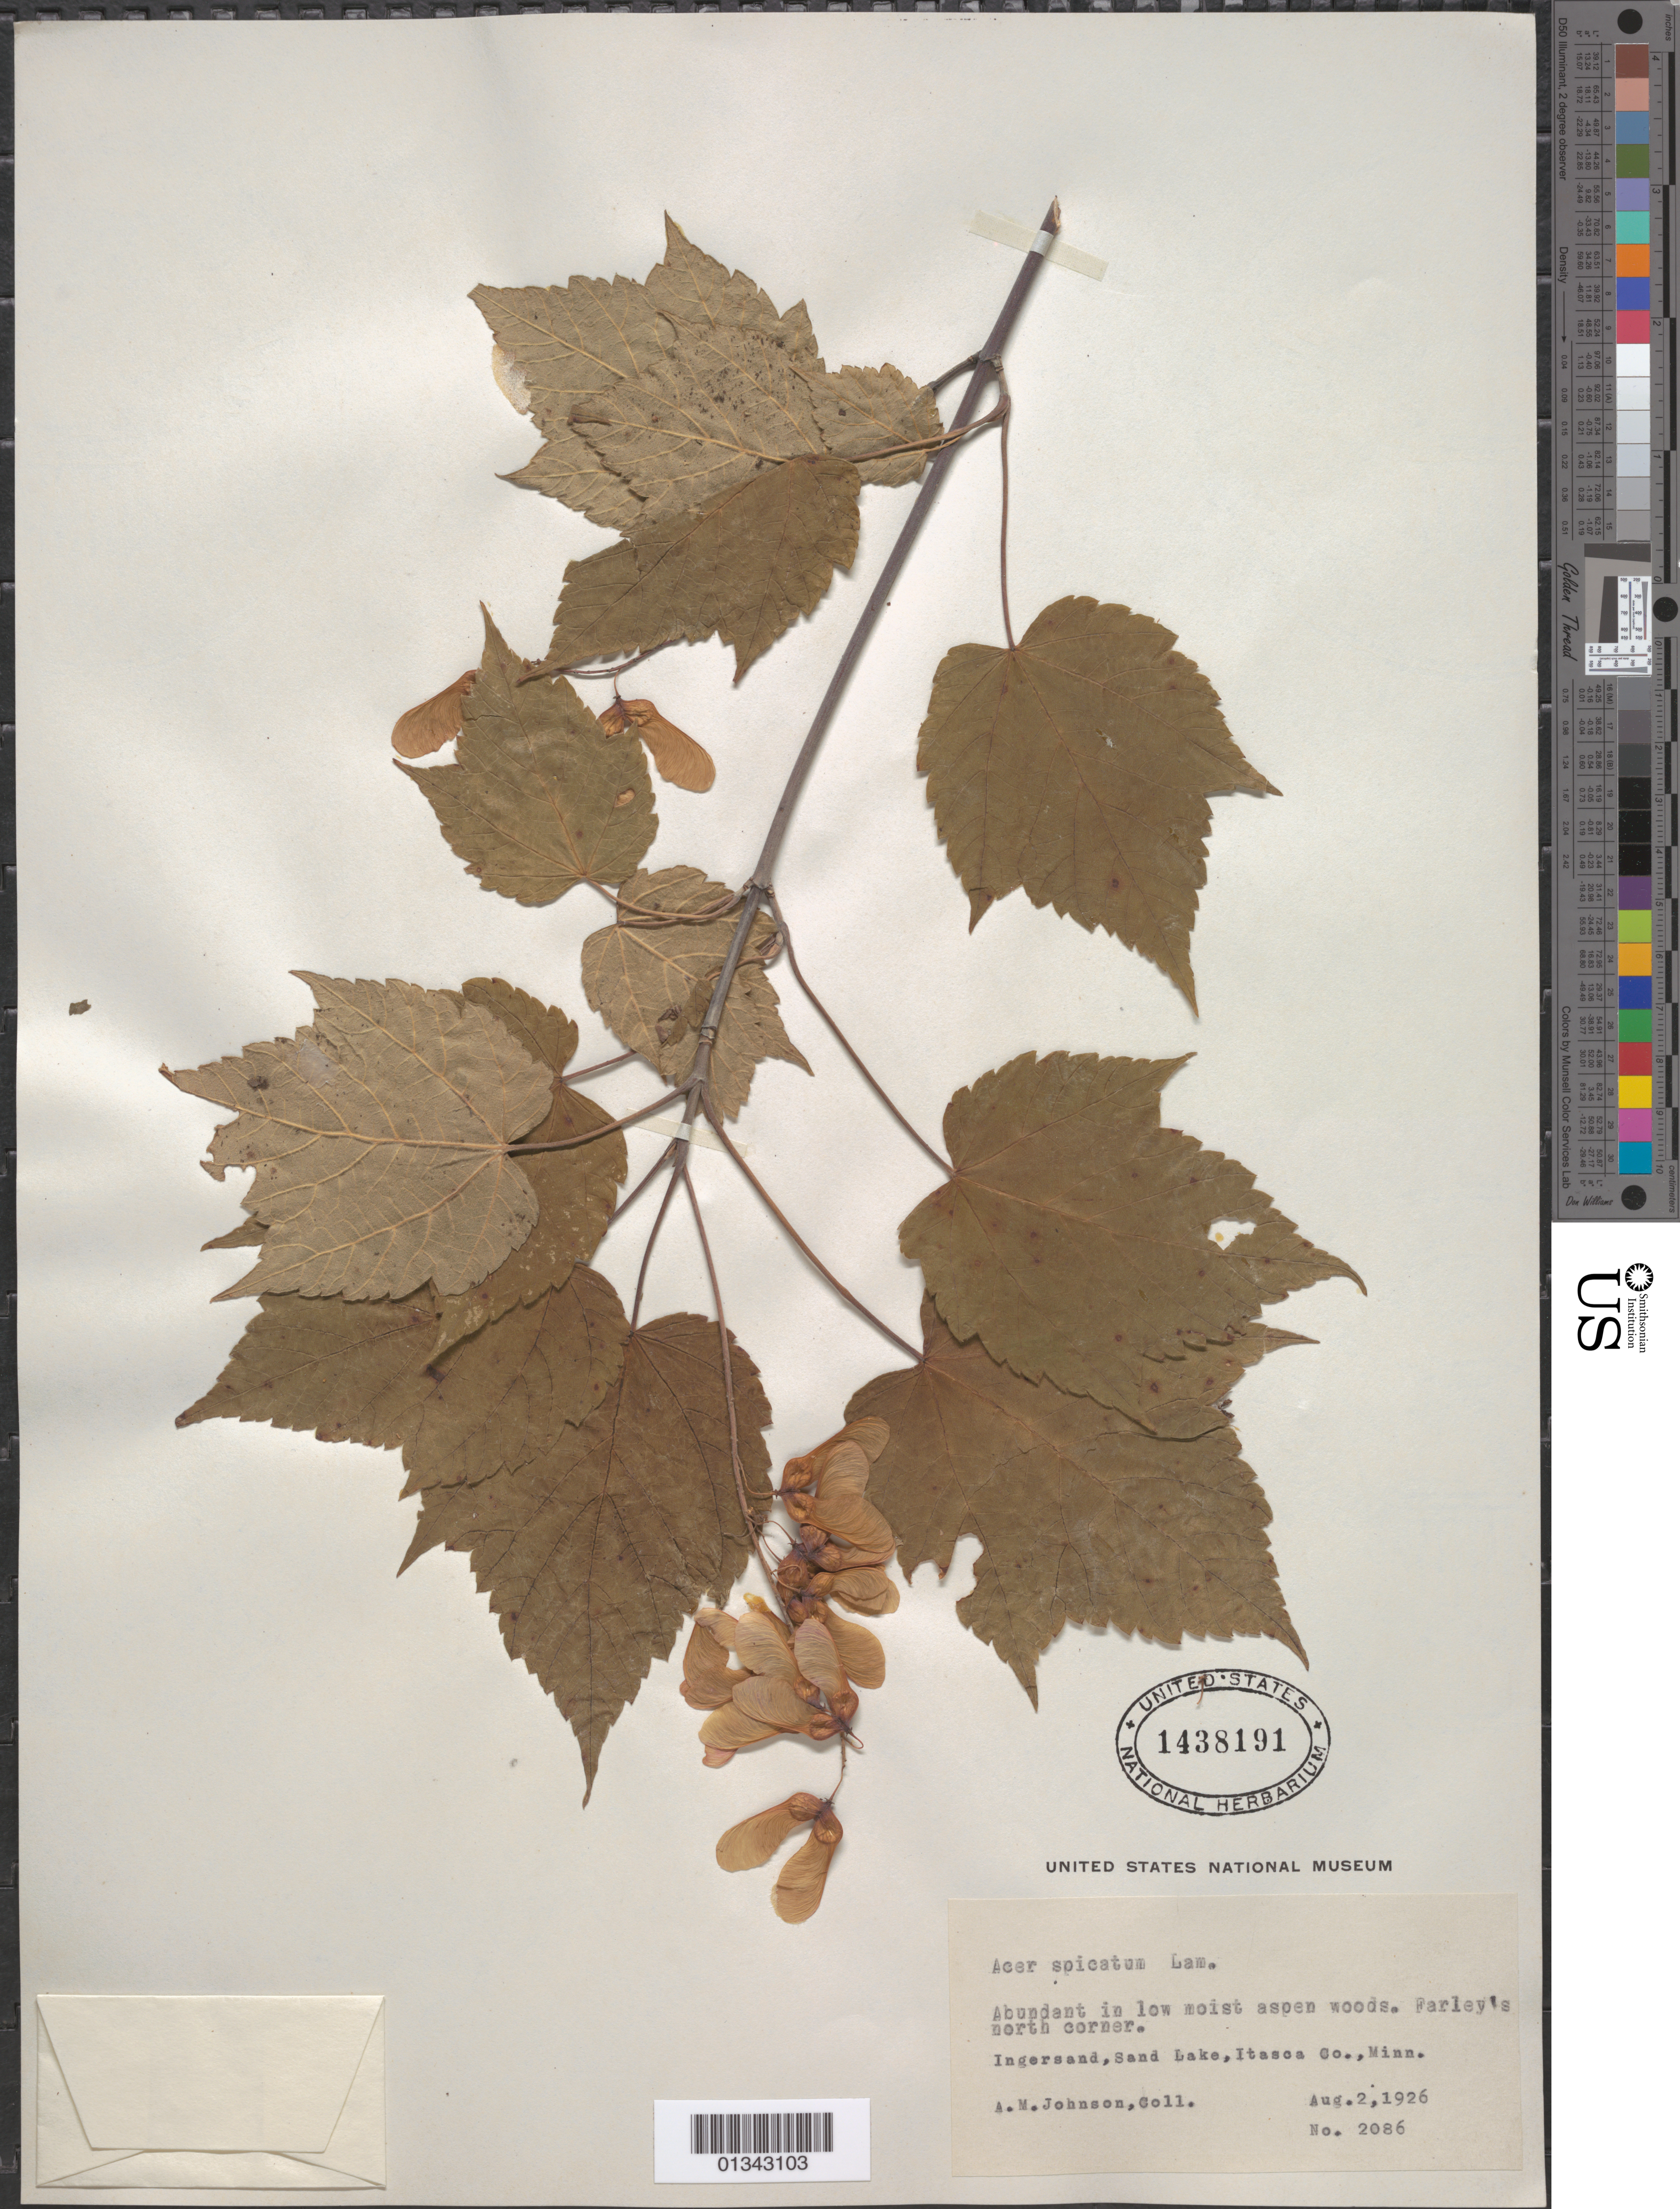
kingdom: Plantae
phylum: Tracheophyta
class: Magnoliopsida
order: Sapindales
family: Sapindaceae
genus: Acer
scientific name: Acer spicatum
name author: Lam.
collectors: A. M. Johnson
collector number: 2086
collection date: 1926-08-02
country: United States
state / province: Minnesota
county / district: Itasca County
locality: Itasca County, Ingersand, Sand Lake. Farley's north corner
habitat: Abundant in low moist aspen woods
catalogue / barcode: US 1438191